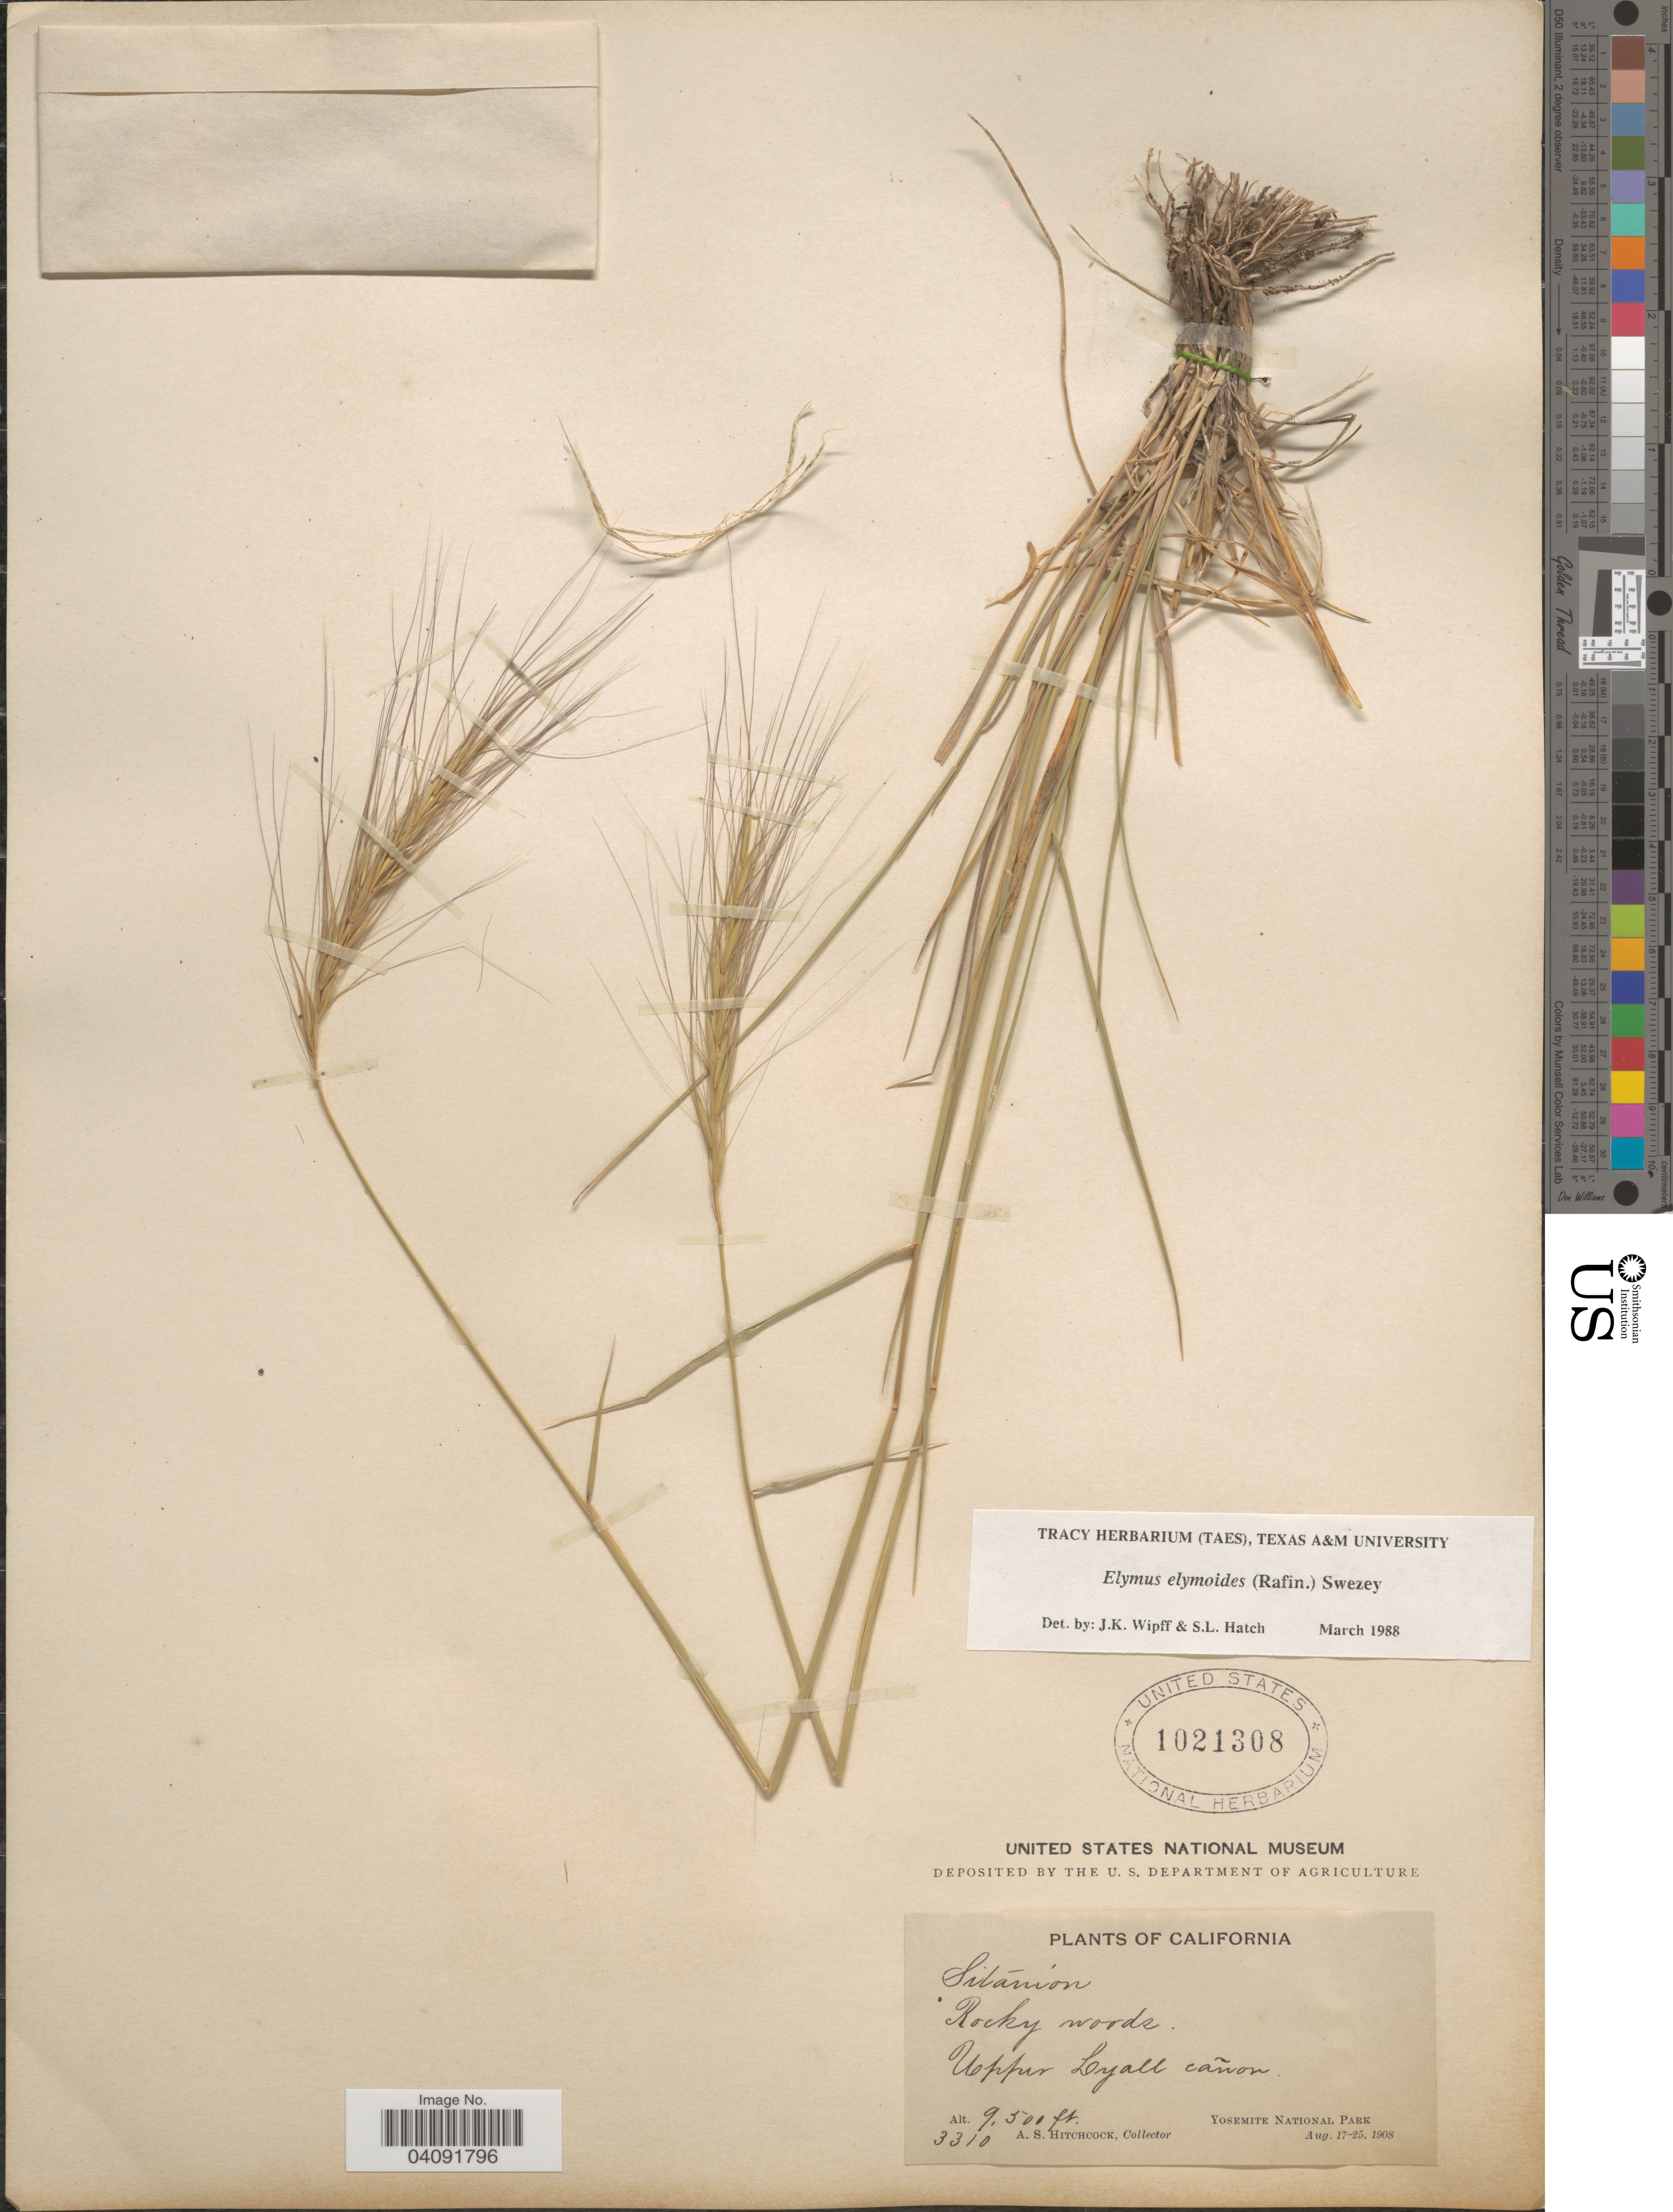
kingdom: Plantae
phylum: Tracheophyta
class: Liliopsida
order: Poales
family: Poaceae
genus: Elymus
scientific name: Elymus elymoides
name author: (Raf.) Swezey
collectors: A. S. Hitchcock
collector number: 3310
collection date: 1908-08-17/1908-08-25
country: United States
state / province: California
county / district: Mariposa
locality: Upper Lyall cañon. Yosemite National Park.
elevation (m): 2896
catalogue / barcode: US 1021308